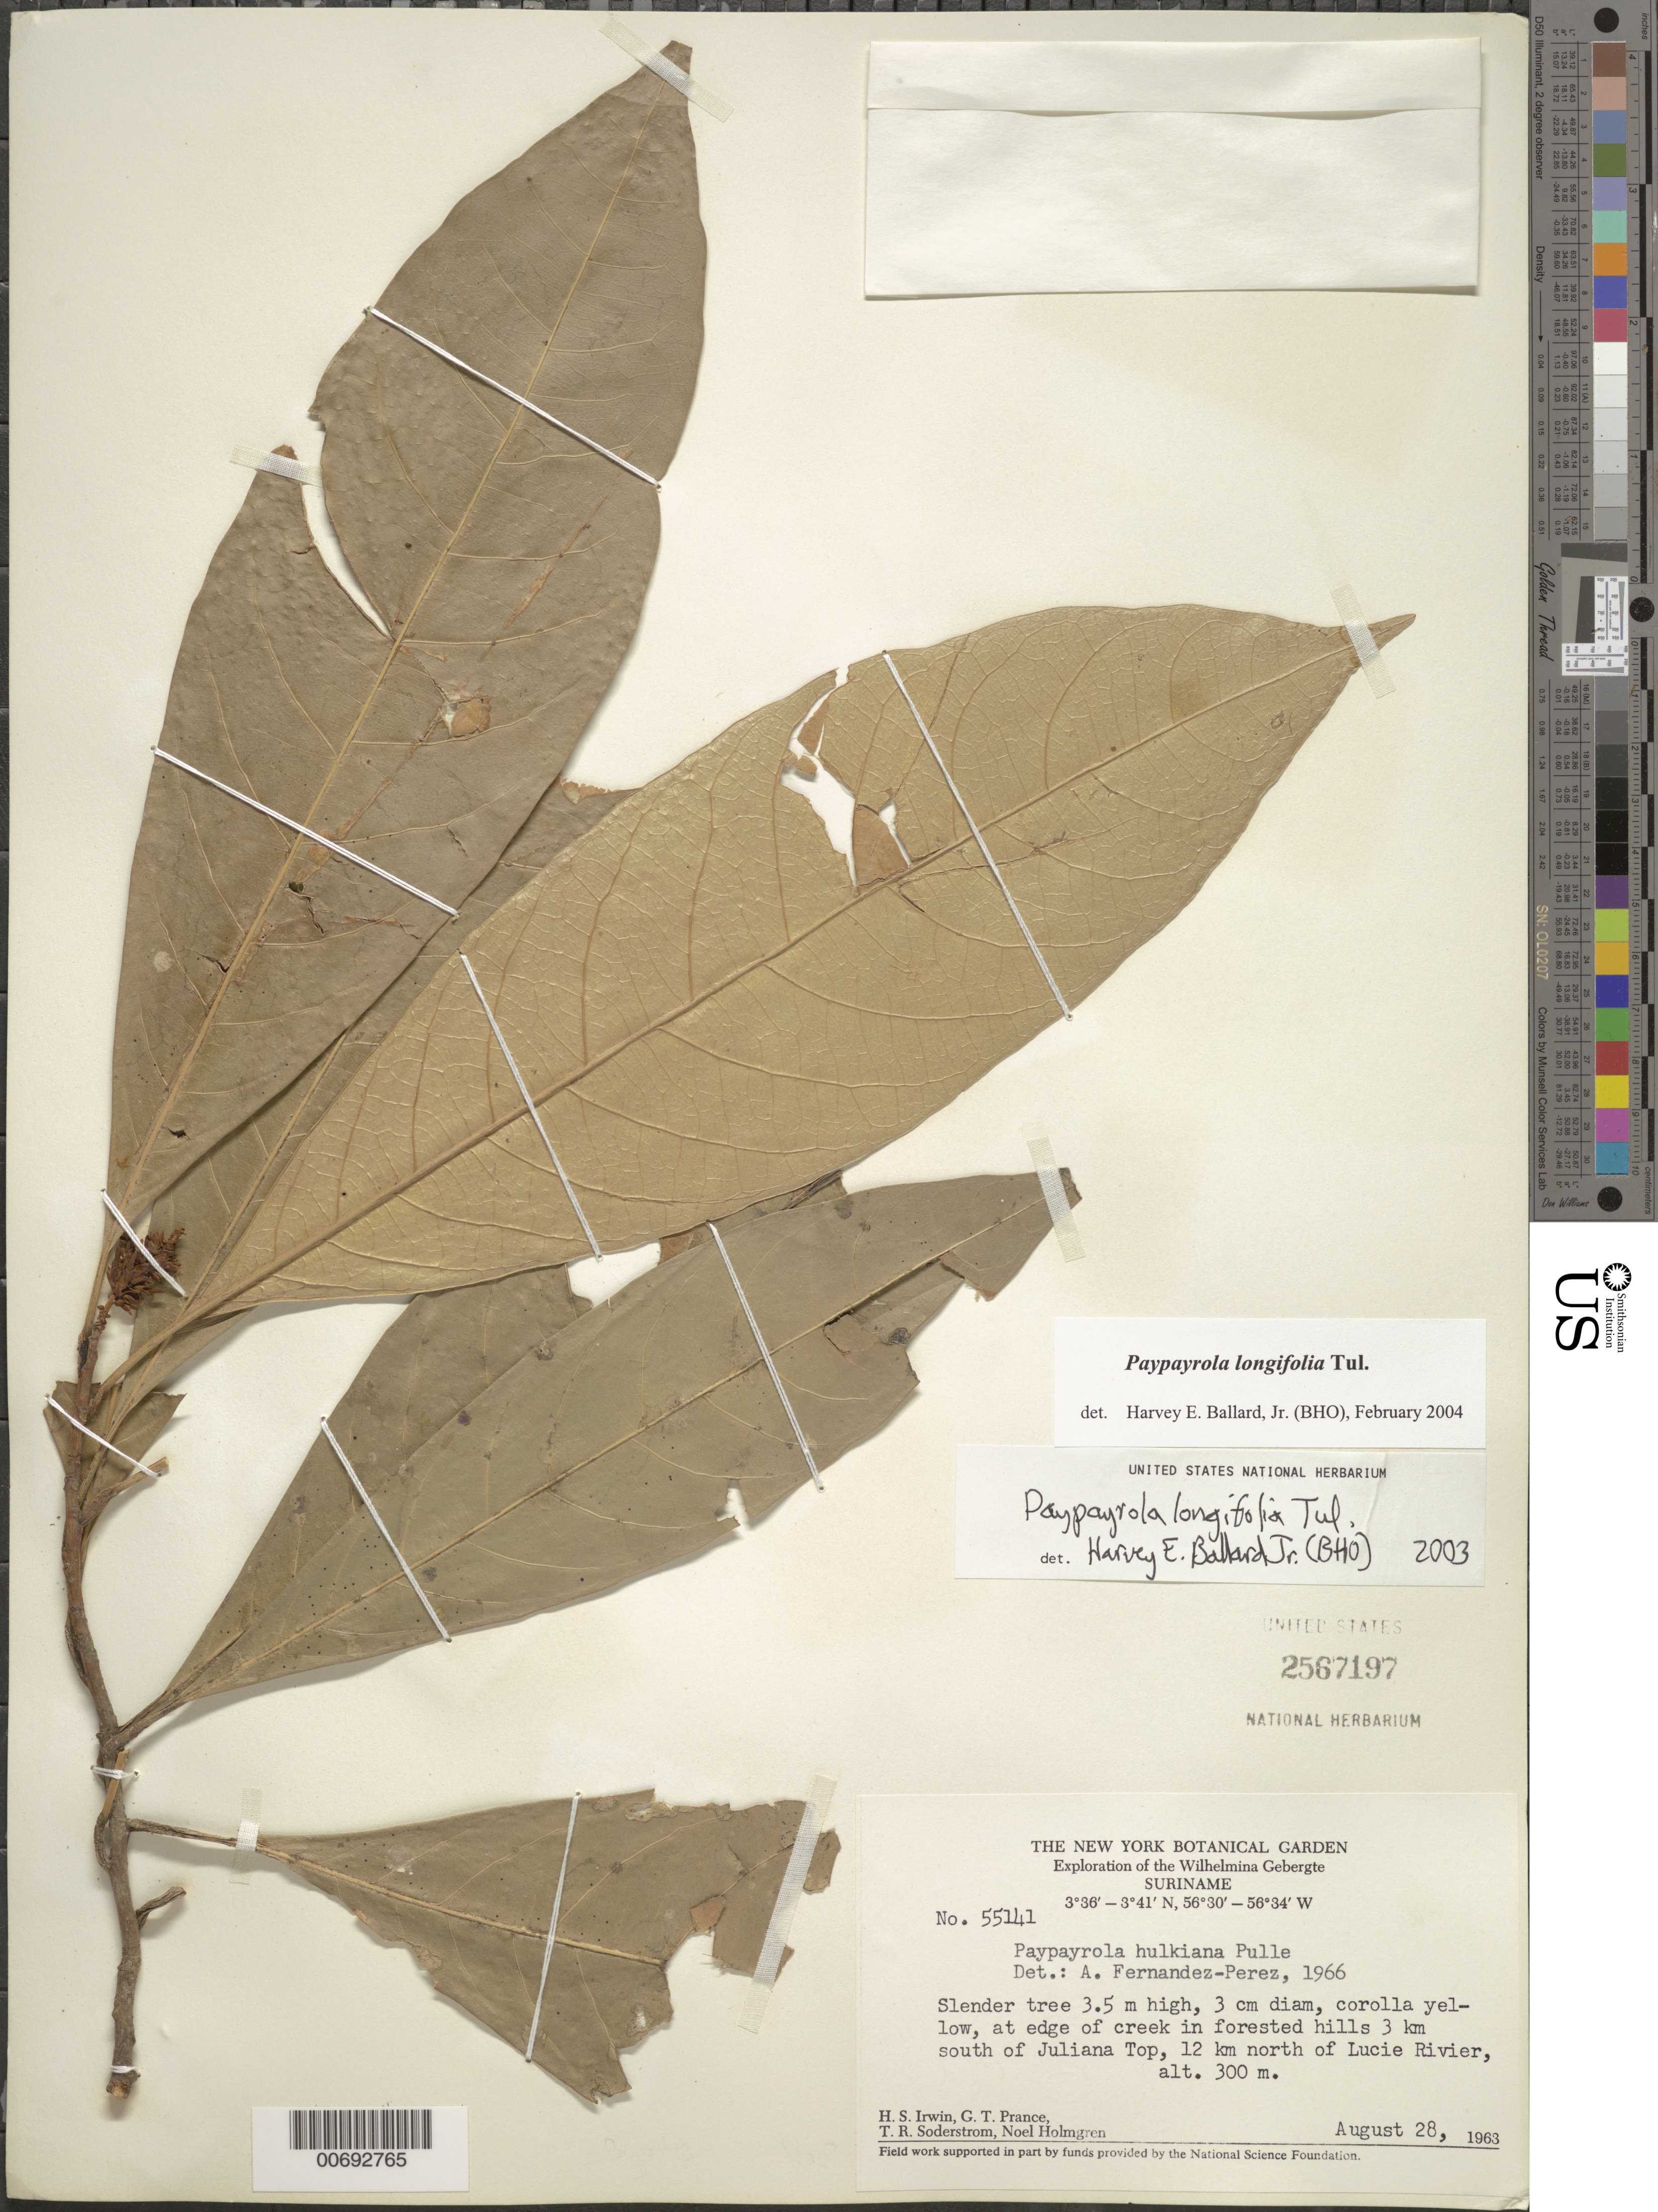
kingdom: Plantae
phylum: Tracheophyta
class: Magnoliopsida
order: Malpighiales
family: Violaceae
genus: Paypayrola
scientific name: Paypayrola longifolia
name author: Tul.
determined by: Ballard, Harvey E.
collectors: H. Irwin, G. T. Prance, T. R. Soderstrom & N. H. Holmgren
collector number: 55141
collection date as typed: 28-Aug-63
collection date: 1963-08-28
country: Suriname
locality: Juliana Top, 12 km S of, 12 km N of Lucie R., Wilhelmina Gebergte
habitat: Edge of creek in forested hills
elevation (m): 300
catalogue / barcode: US 2567197